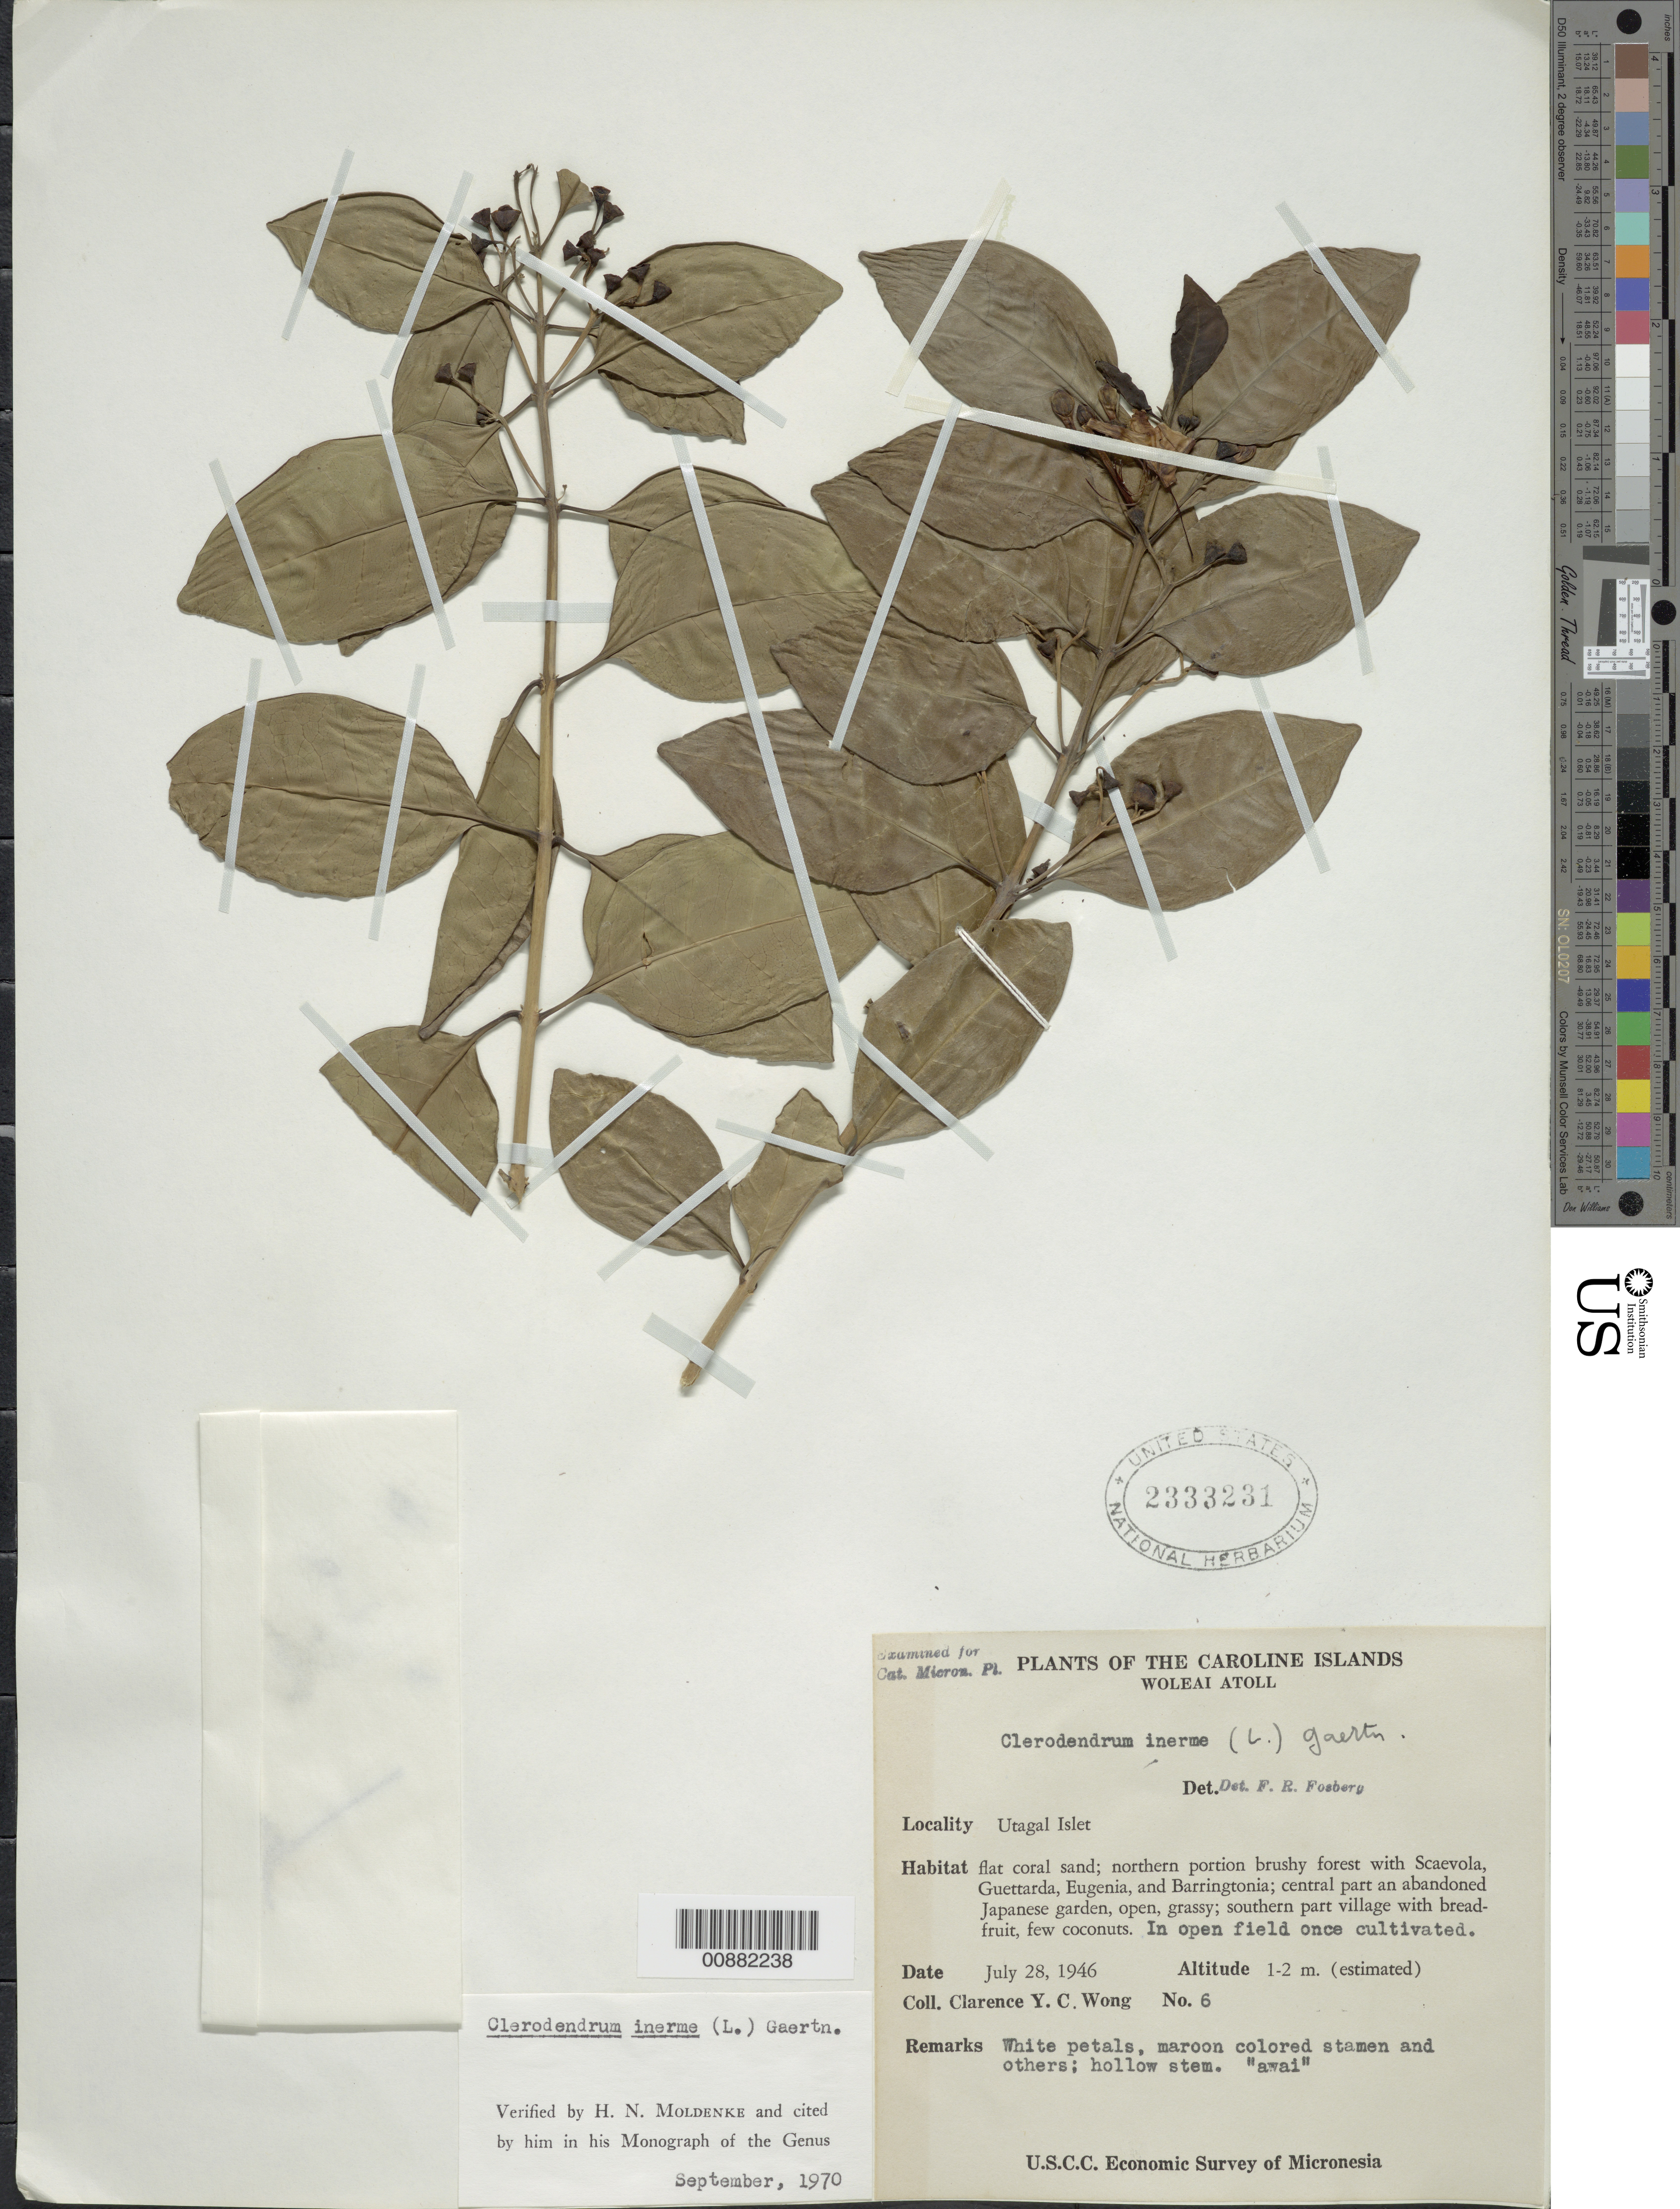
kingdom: Plantae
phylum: Tracheophyta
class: Magnoliopsida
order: Lamiales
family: Lamiaceae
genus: Clerodendrum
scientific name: Clerodendrum inerme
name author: (L.) Gaertn.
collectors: C. Wong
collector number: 6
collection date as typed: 28 Jul 1946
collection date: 1946-07-28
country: Micronesia, Federated States of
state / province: Yap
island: Woleai Atoll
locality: Utagal Islet.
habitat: in open field once cultivated. Flat coral sand;northern part brushy forest with Scaevola, etc. Central part abandoned Jap g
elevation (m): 1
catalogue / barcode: US 2333231